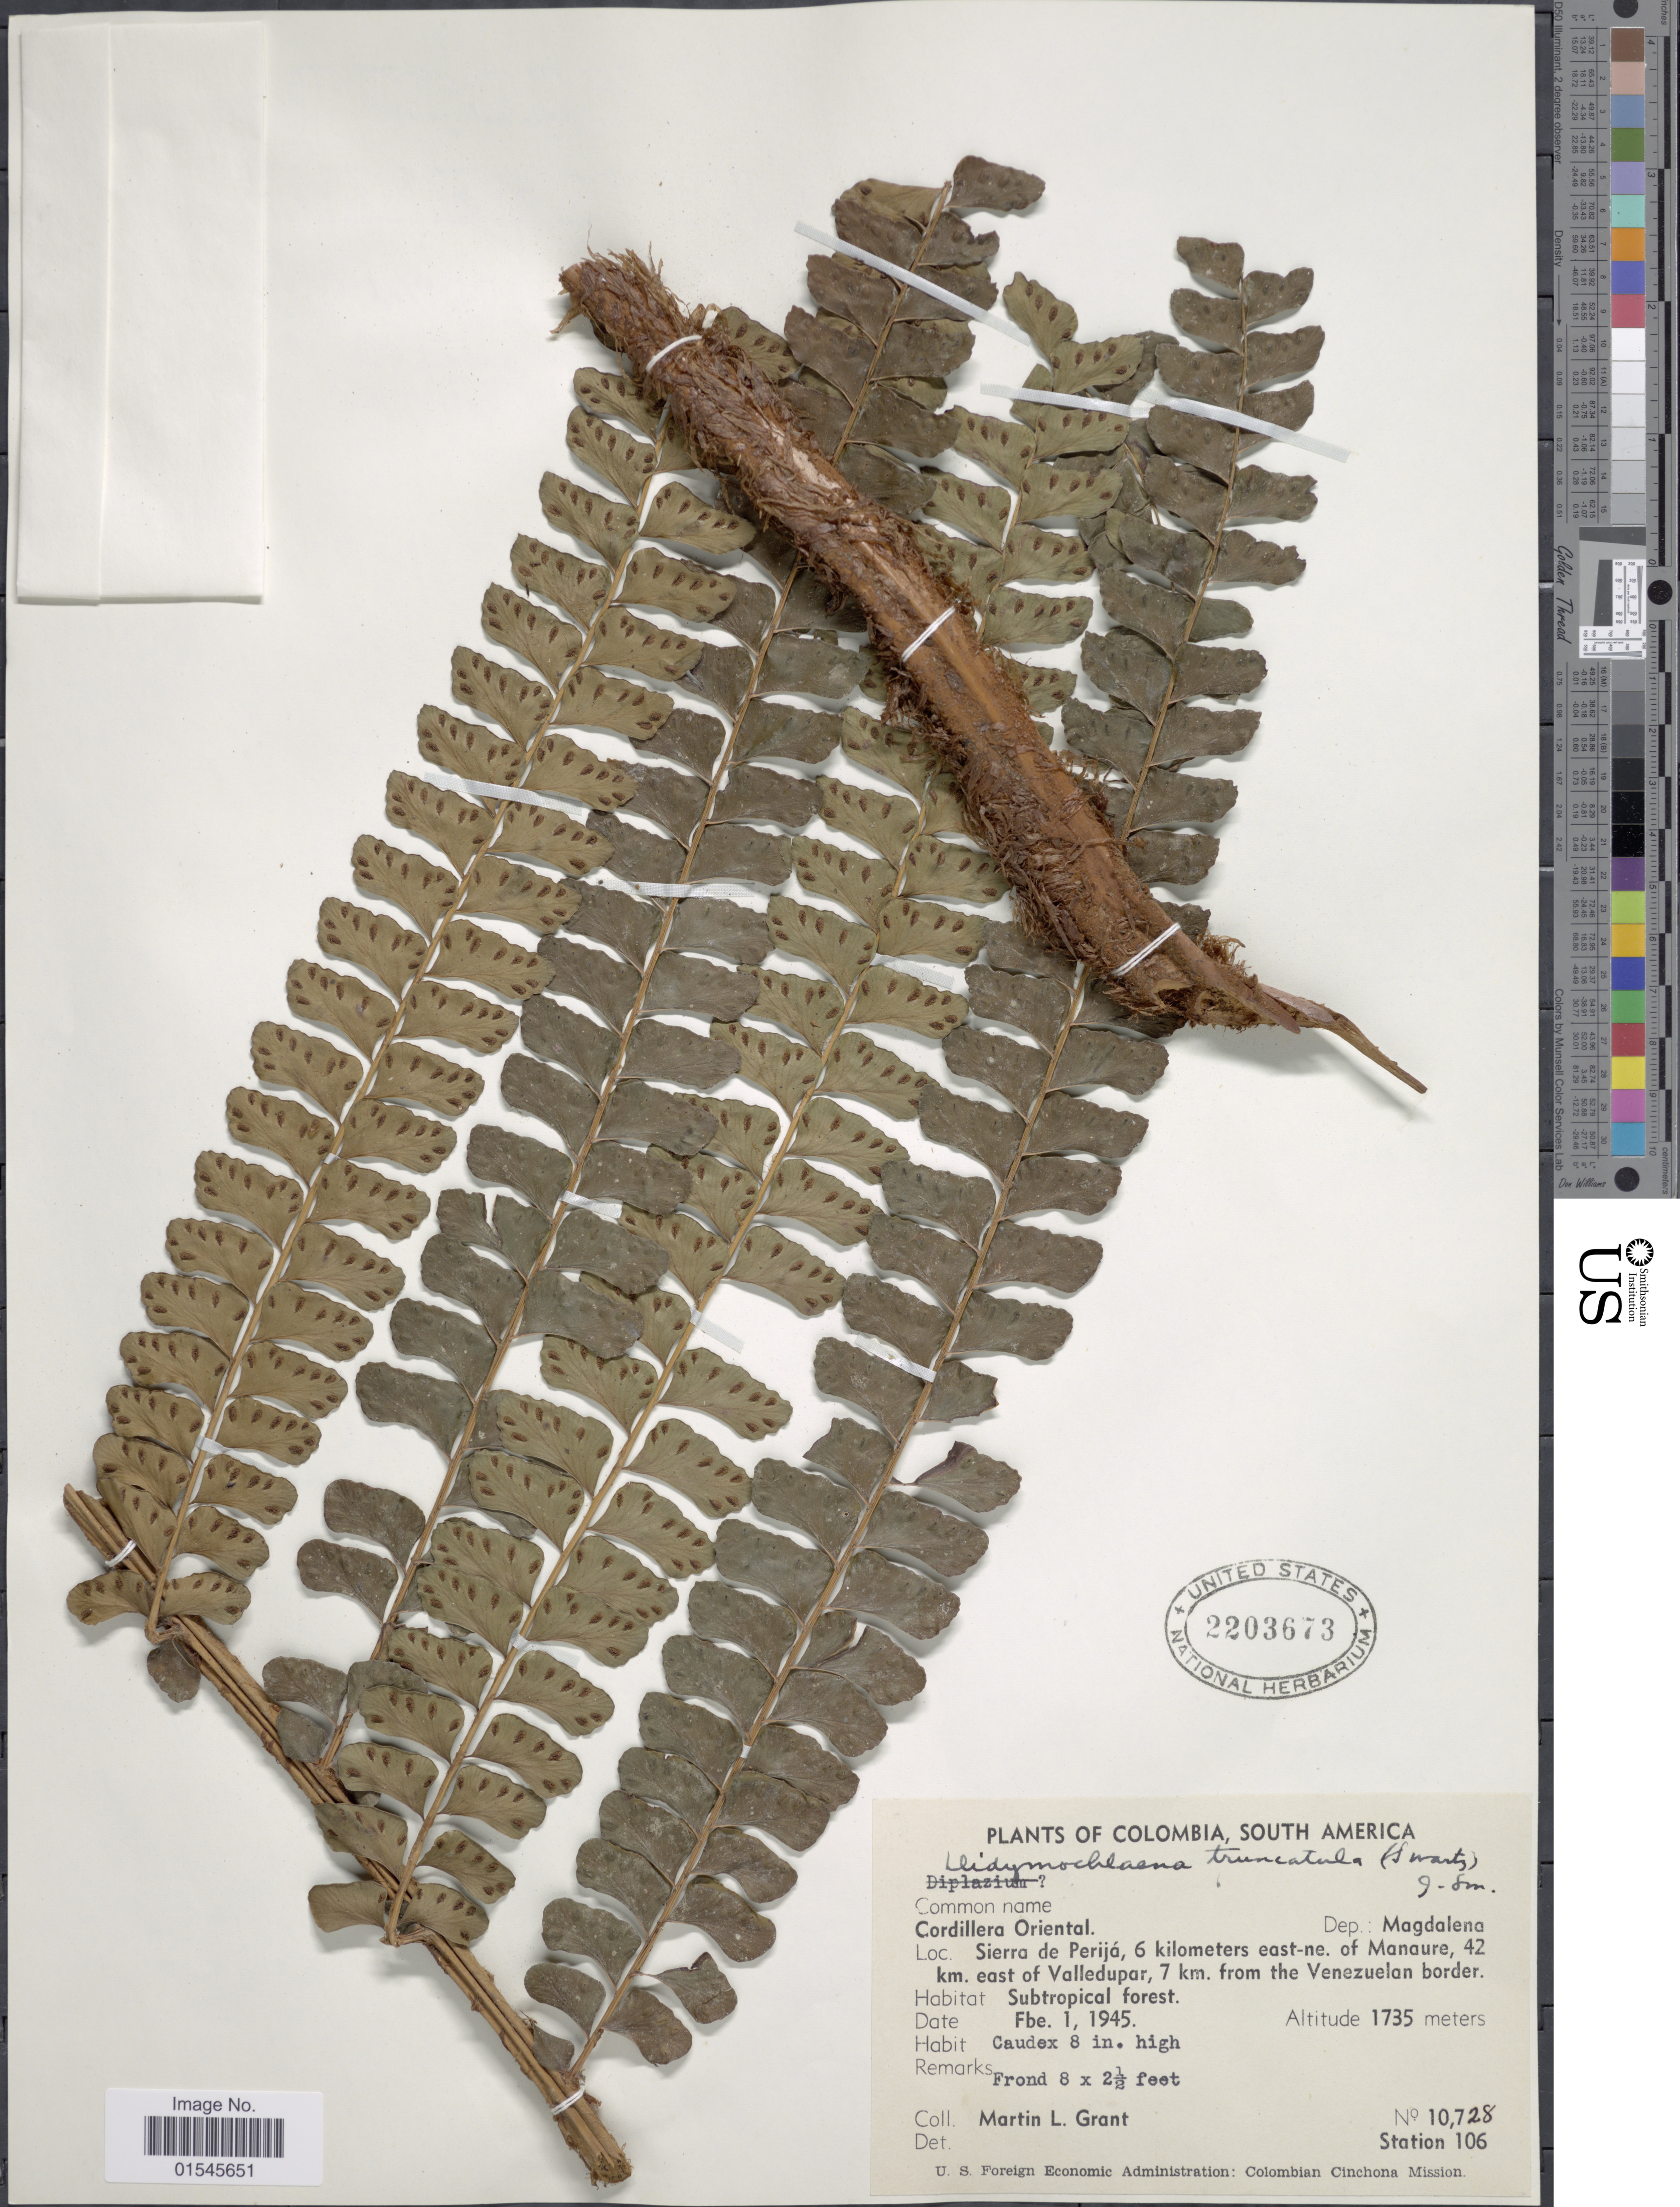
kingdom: Plantae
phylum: Tracheophyta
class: Polypodiopsida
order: Polypodiales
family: Didymochlaenaceae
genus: Didymochlaena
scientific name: Didymochlaena truncatula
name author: (Sw.) J. Sm.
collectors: M. L. Grant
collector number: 10728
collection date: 1945-02-01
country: Colombia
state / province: Magdalena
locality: Cordillera Oriental, Dep. Magdalena, Sierra de Perijá, 6 kilometers east-ne. of Manaure, 42 km east of Valledupar, 7 km. from the Venezuelan border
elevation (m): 1735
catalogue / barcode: US 2203673